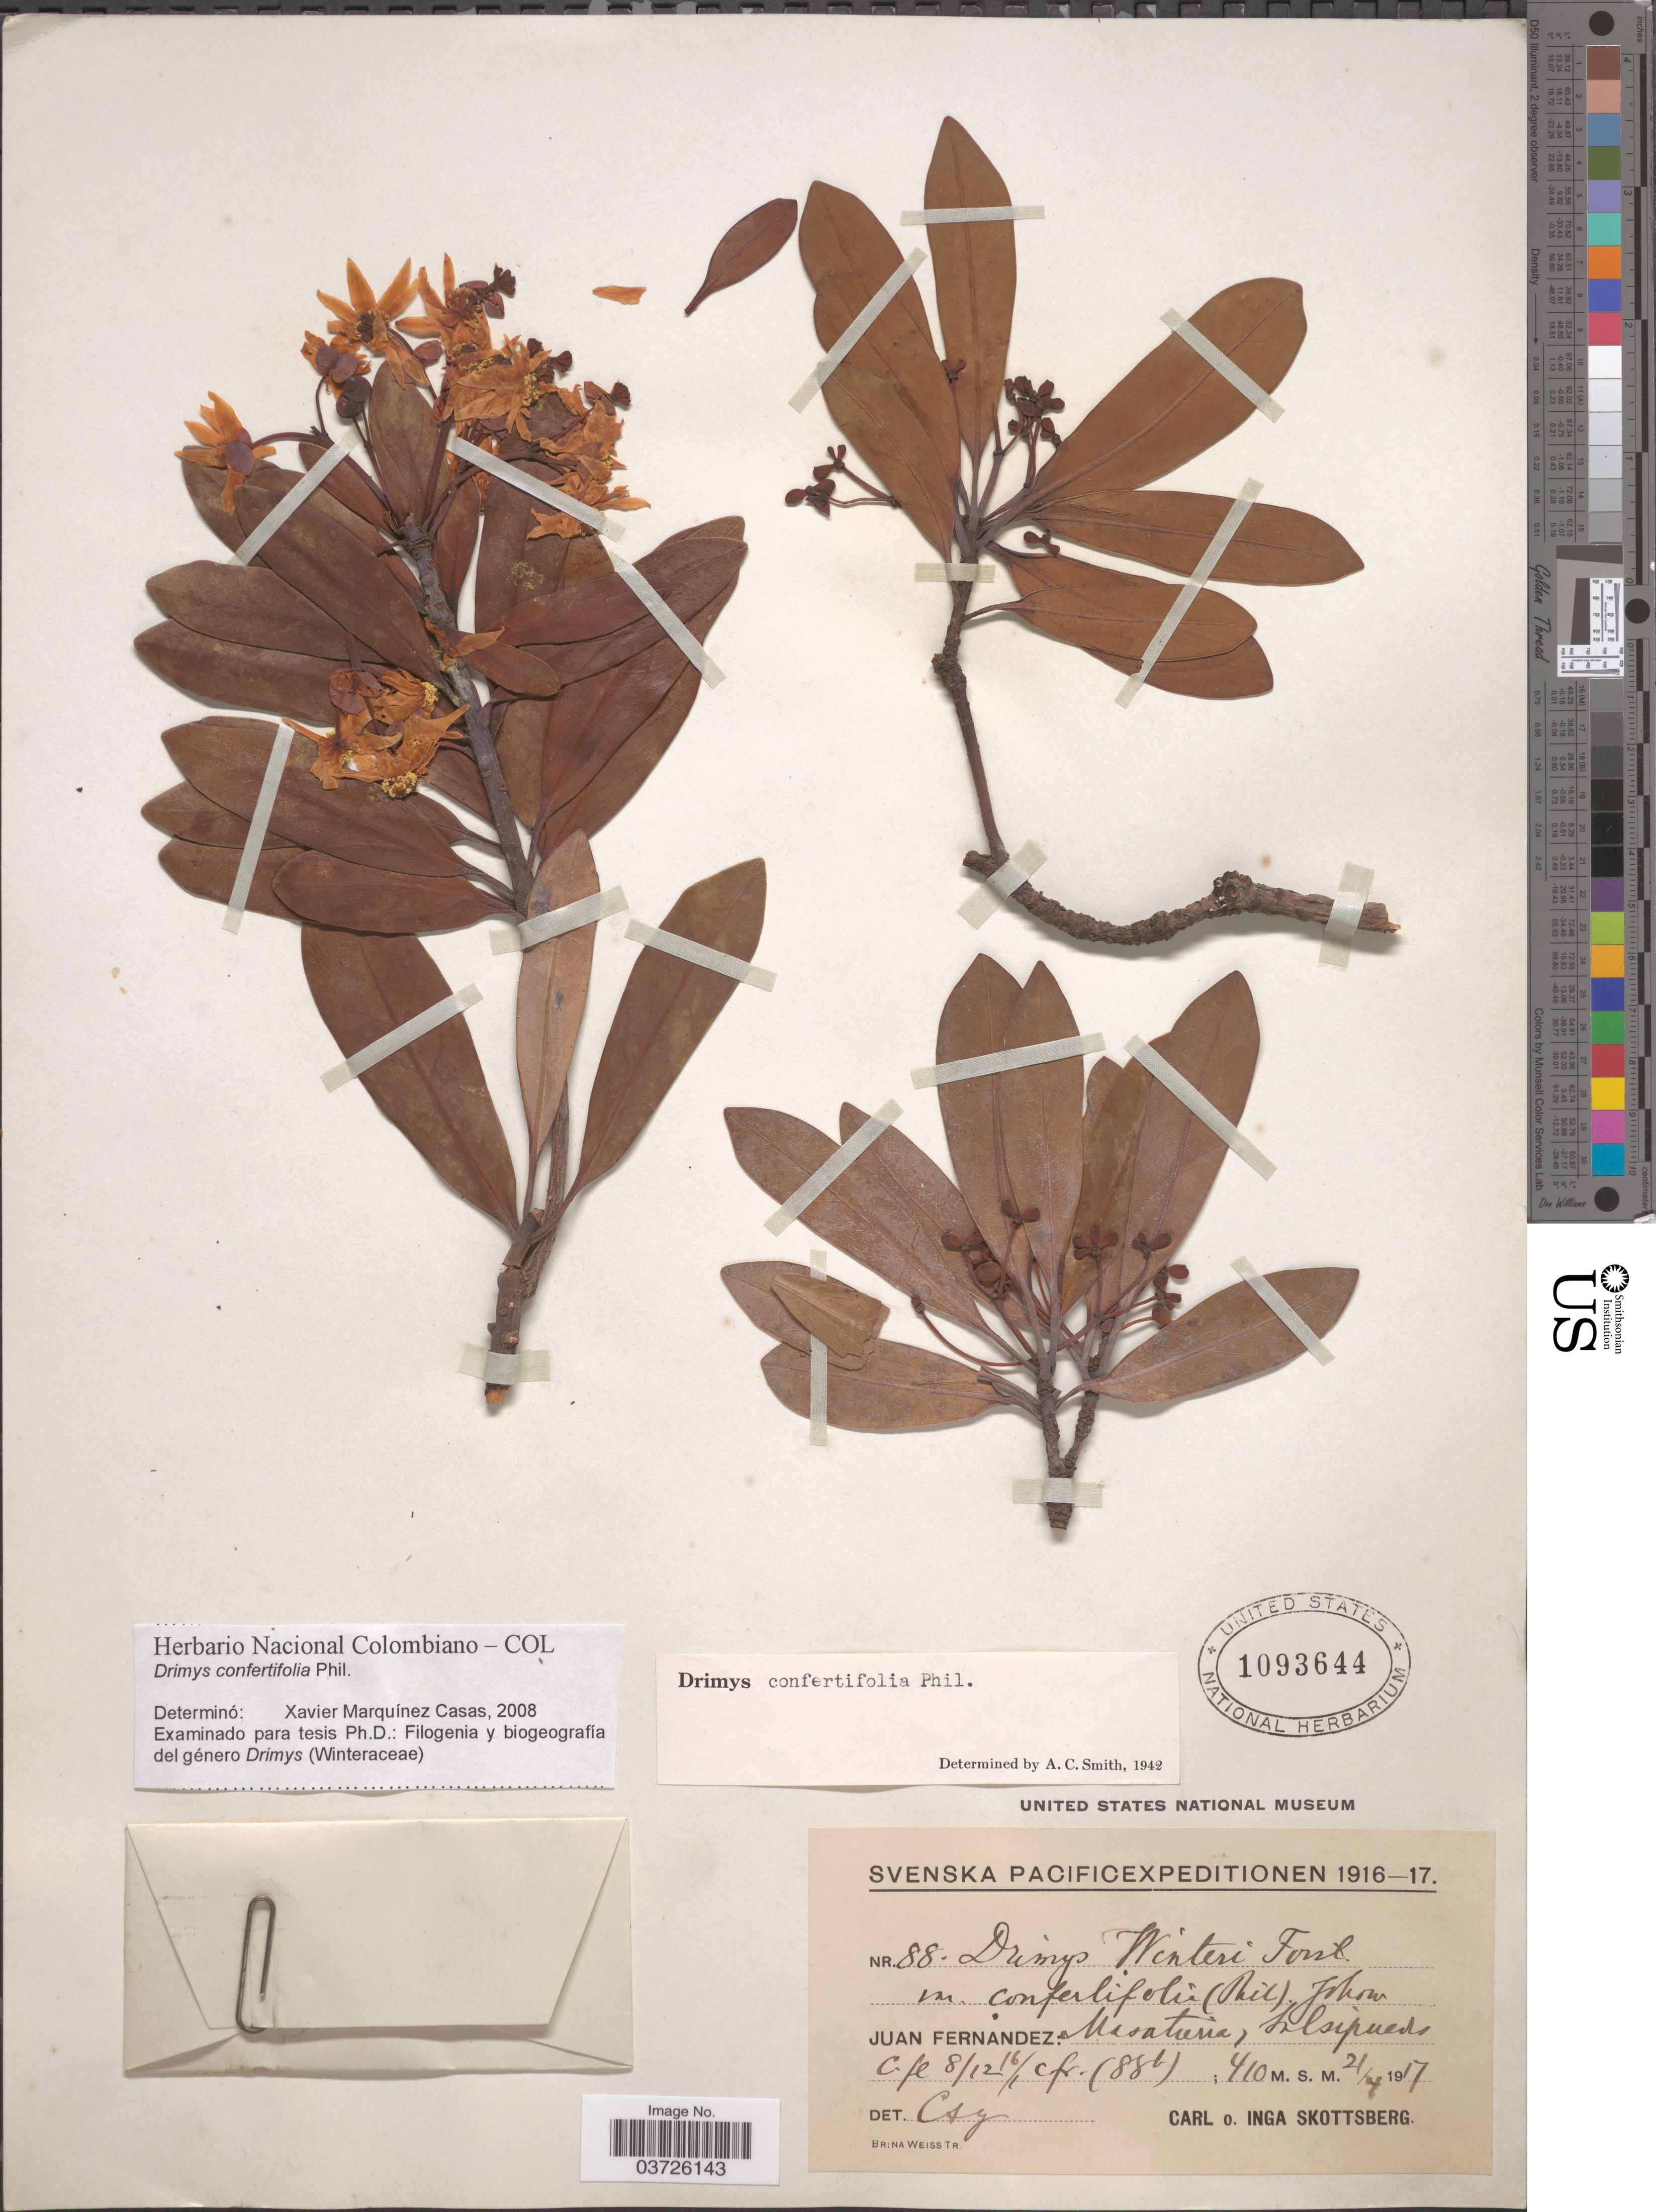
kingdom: Plantae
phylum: Tracheophyta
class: Magnoliopsida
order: Canellales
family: Winteraceae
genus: Drimys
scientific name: Drimys confertifolia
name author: Phil.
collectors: C. Skottsberg & I. Skottsberg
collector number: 88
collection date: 1917-04-21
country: Chile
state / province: Valparaíso (V)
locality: Juan Fernandez. Masatierra, Salsipuedes.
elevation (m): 410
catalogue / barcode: US 1093644